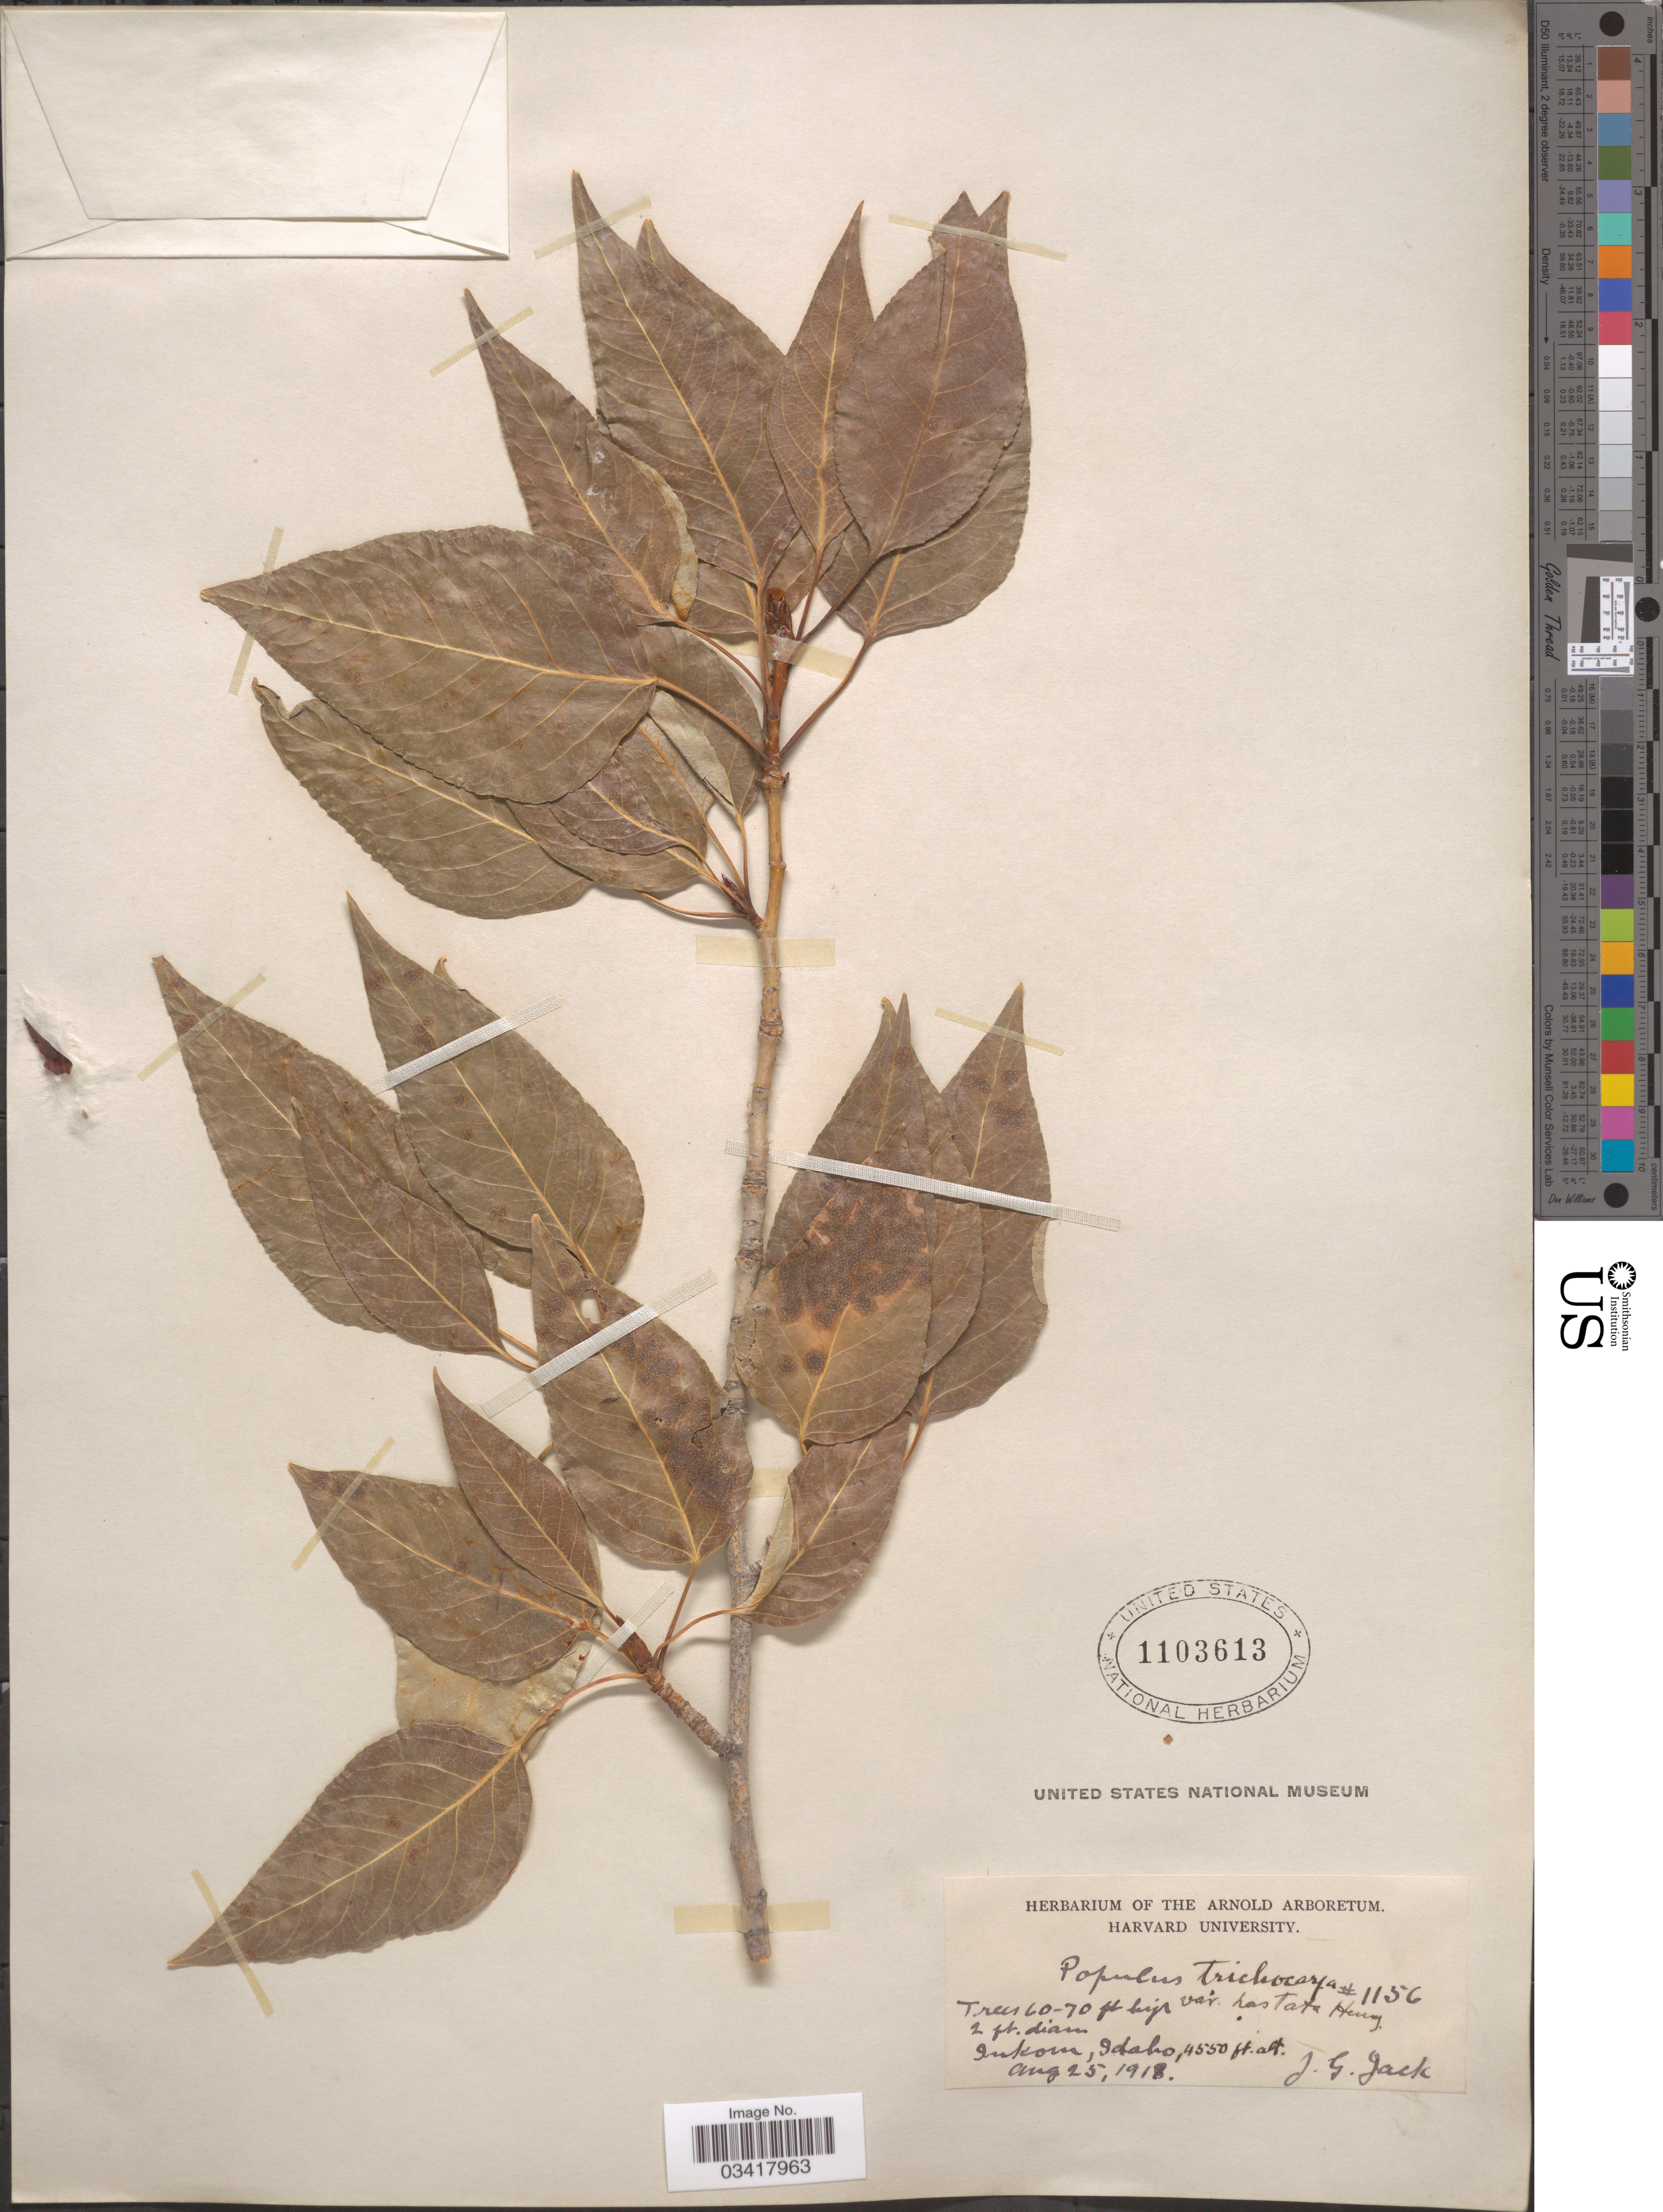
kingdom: Plantae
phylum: Tracheophyta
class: Magnoliopsida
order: Malpighiales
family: Salicaceae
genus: Populus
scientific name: Populus trichocarpa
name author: Torr. & A. Gray ex W. Hook.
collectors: J. G. Jack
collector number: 1156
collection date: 1918-08-25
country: United States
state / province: Idaho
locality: Inkom.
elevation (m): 1387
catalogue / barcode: US 1103613